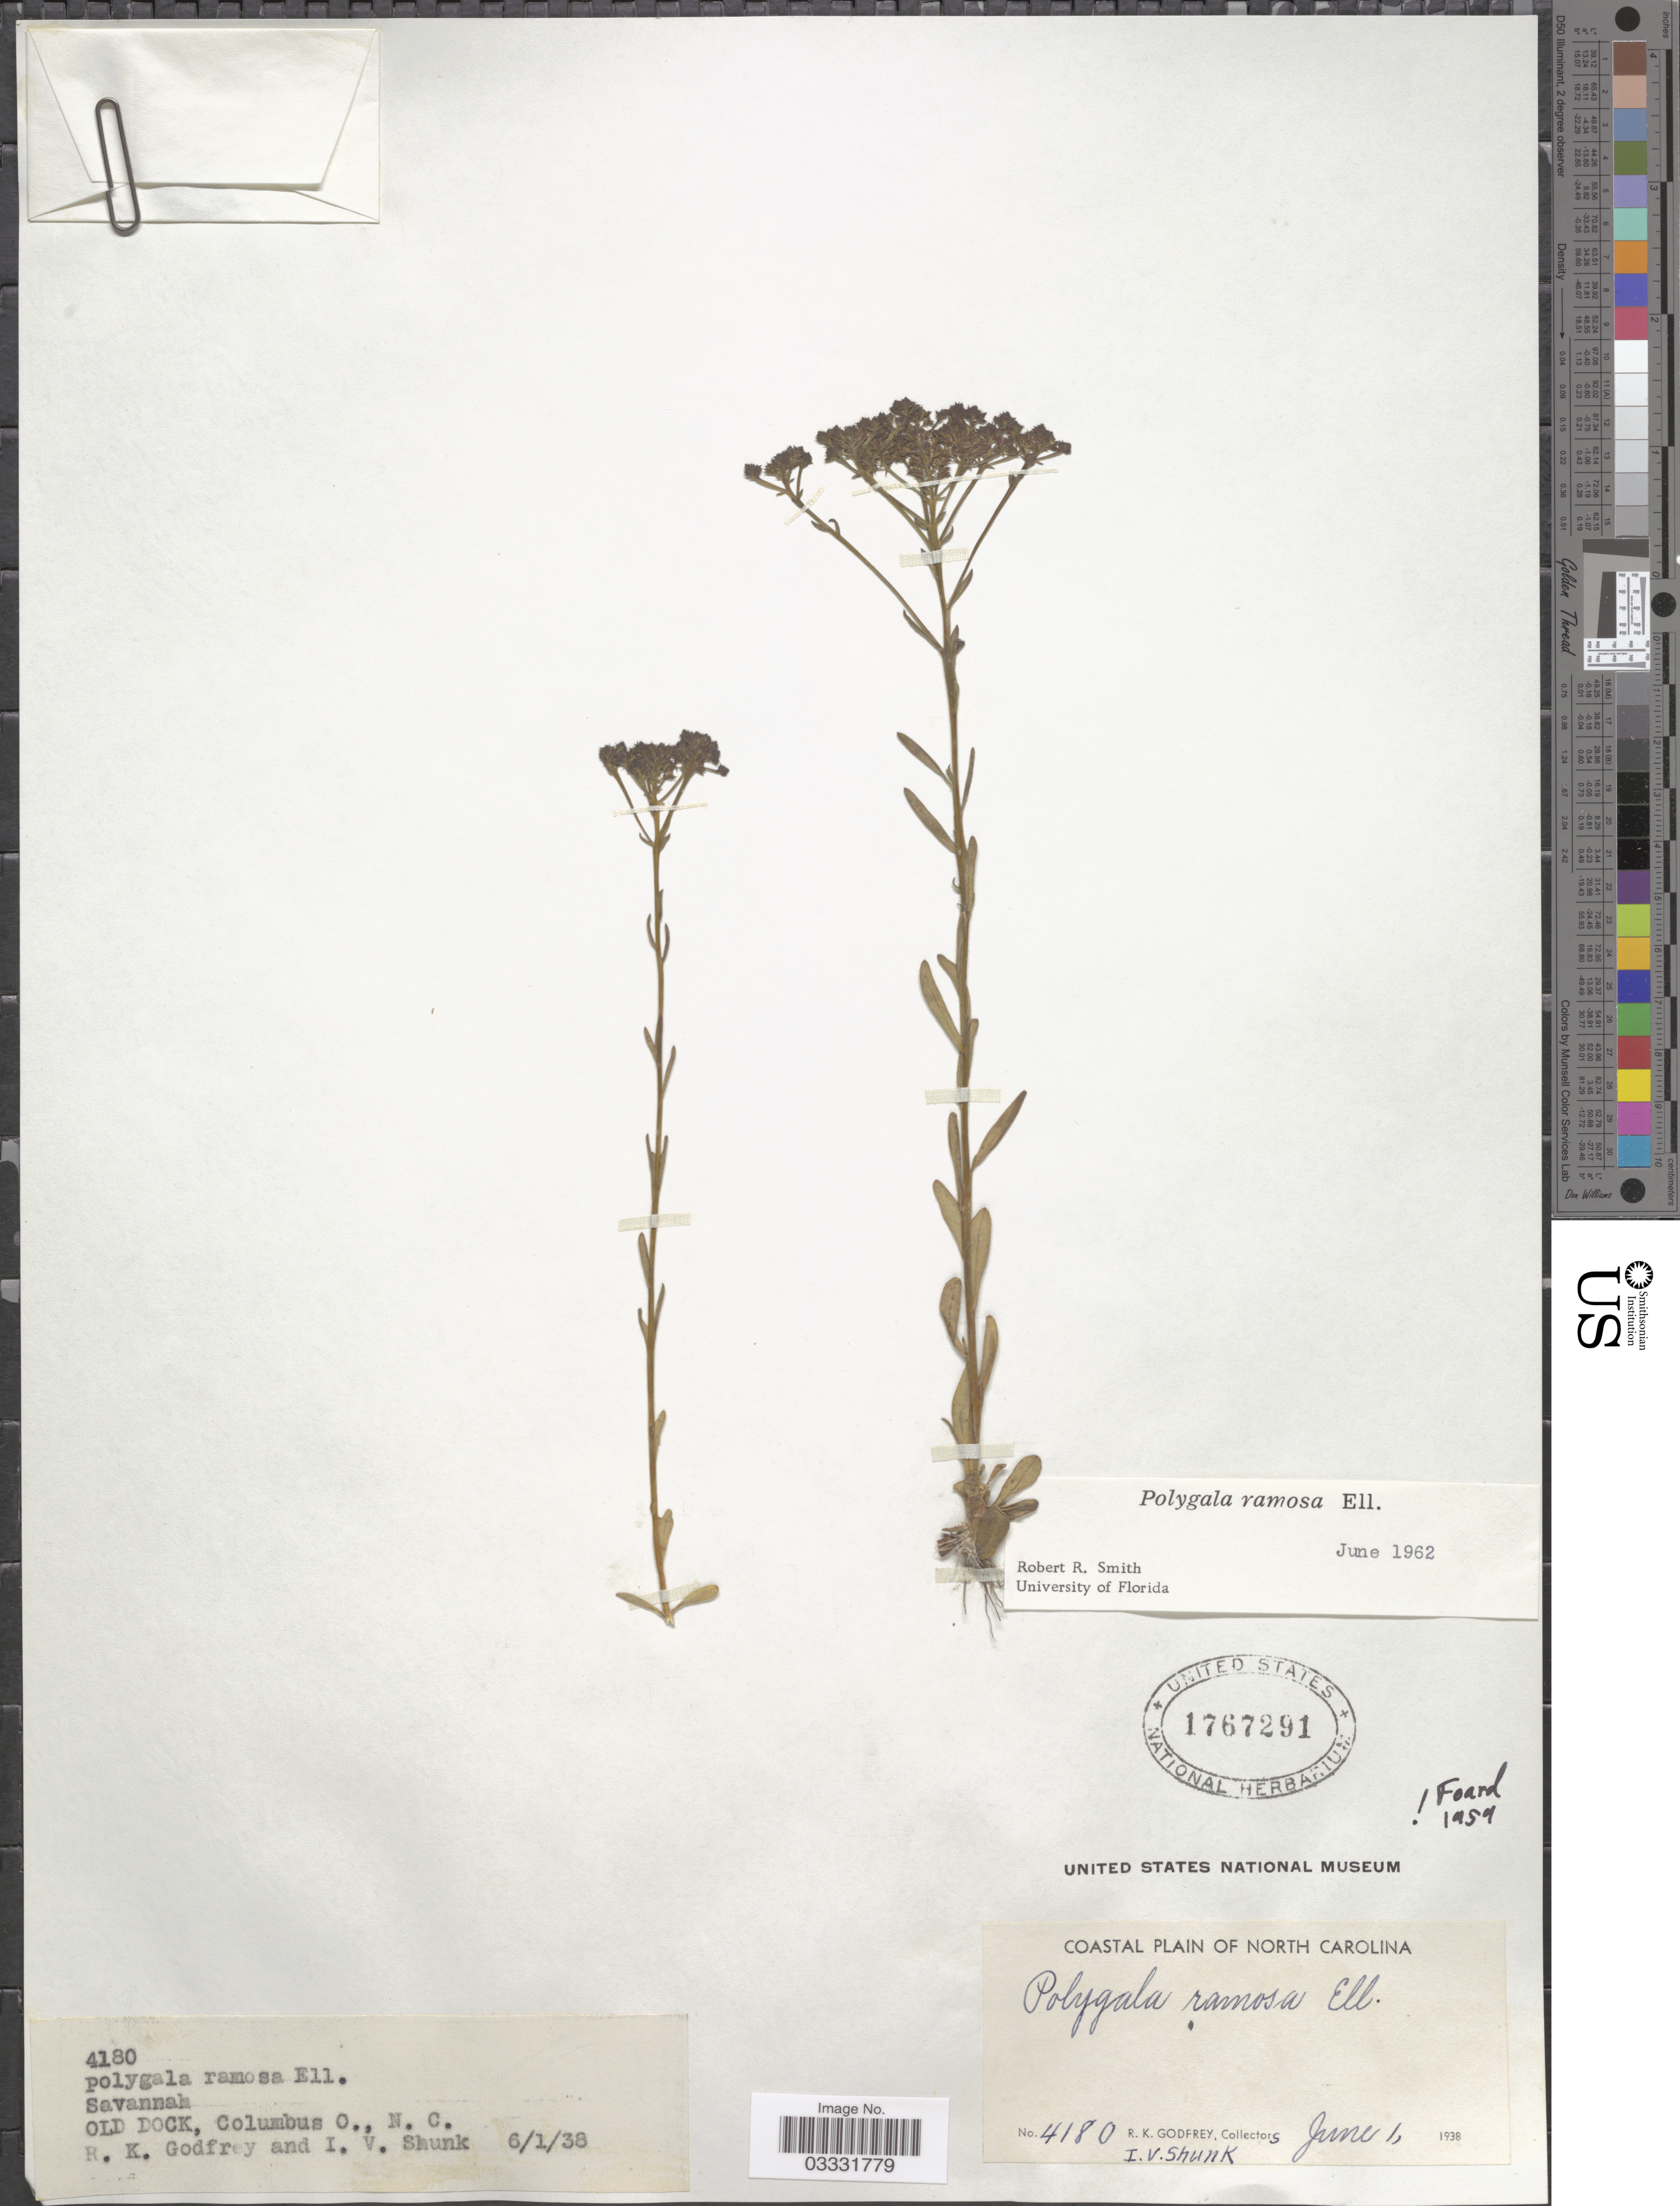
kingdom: Plantae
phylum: Tracheophyta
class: Magnoliopsida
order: Fabales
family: Polygalaceae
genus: Polygala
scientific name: Polygala ramosa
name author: Elliott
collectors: R. K. Godfrey & I. Shunk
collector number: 4180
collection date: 1938-06-01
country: United States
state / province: North Carolina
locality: Coastal Plain of North Carolina. Old Dock, Columbus O.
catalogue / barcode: US 1767291